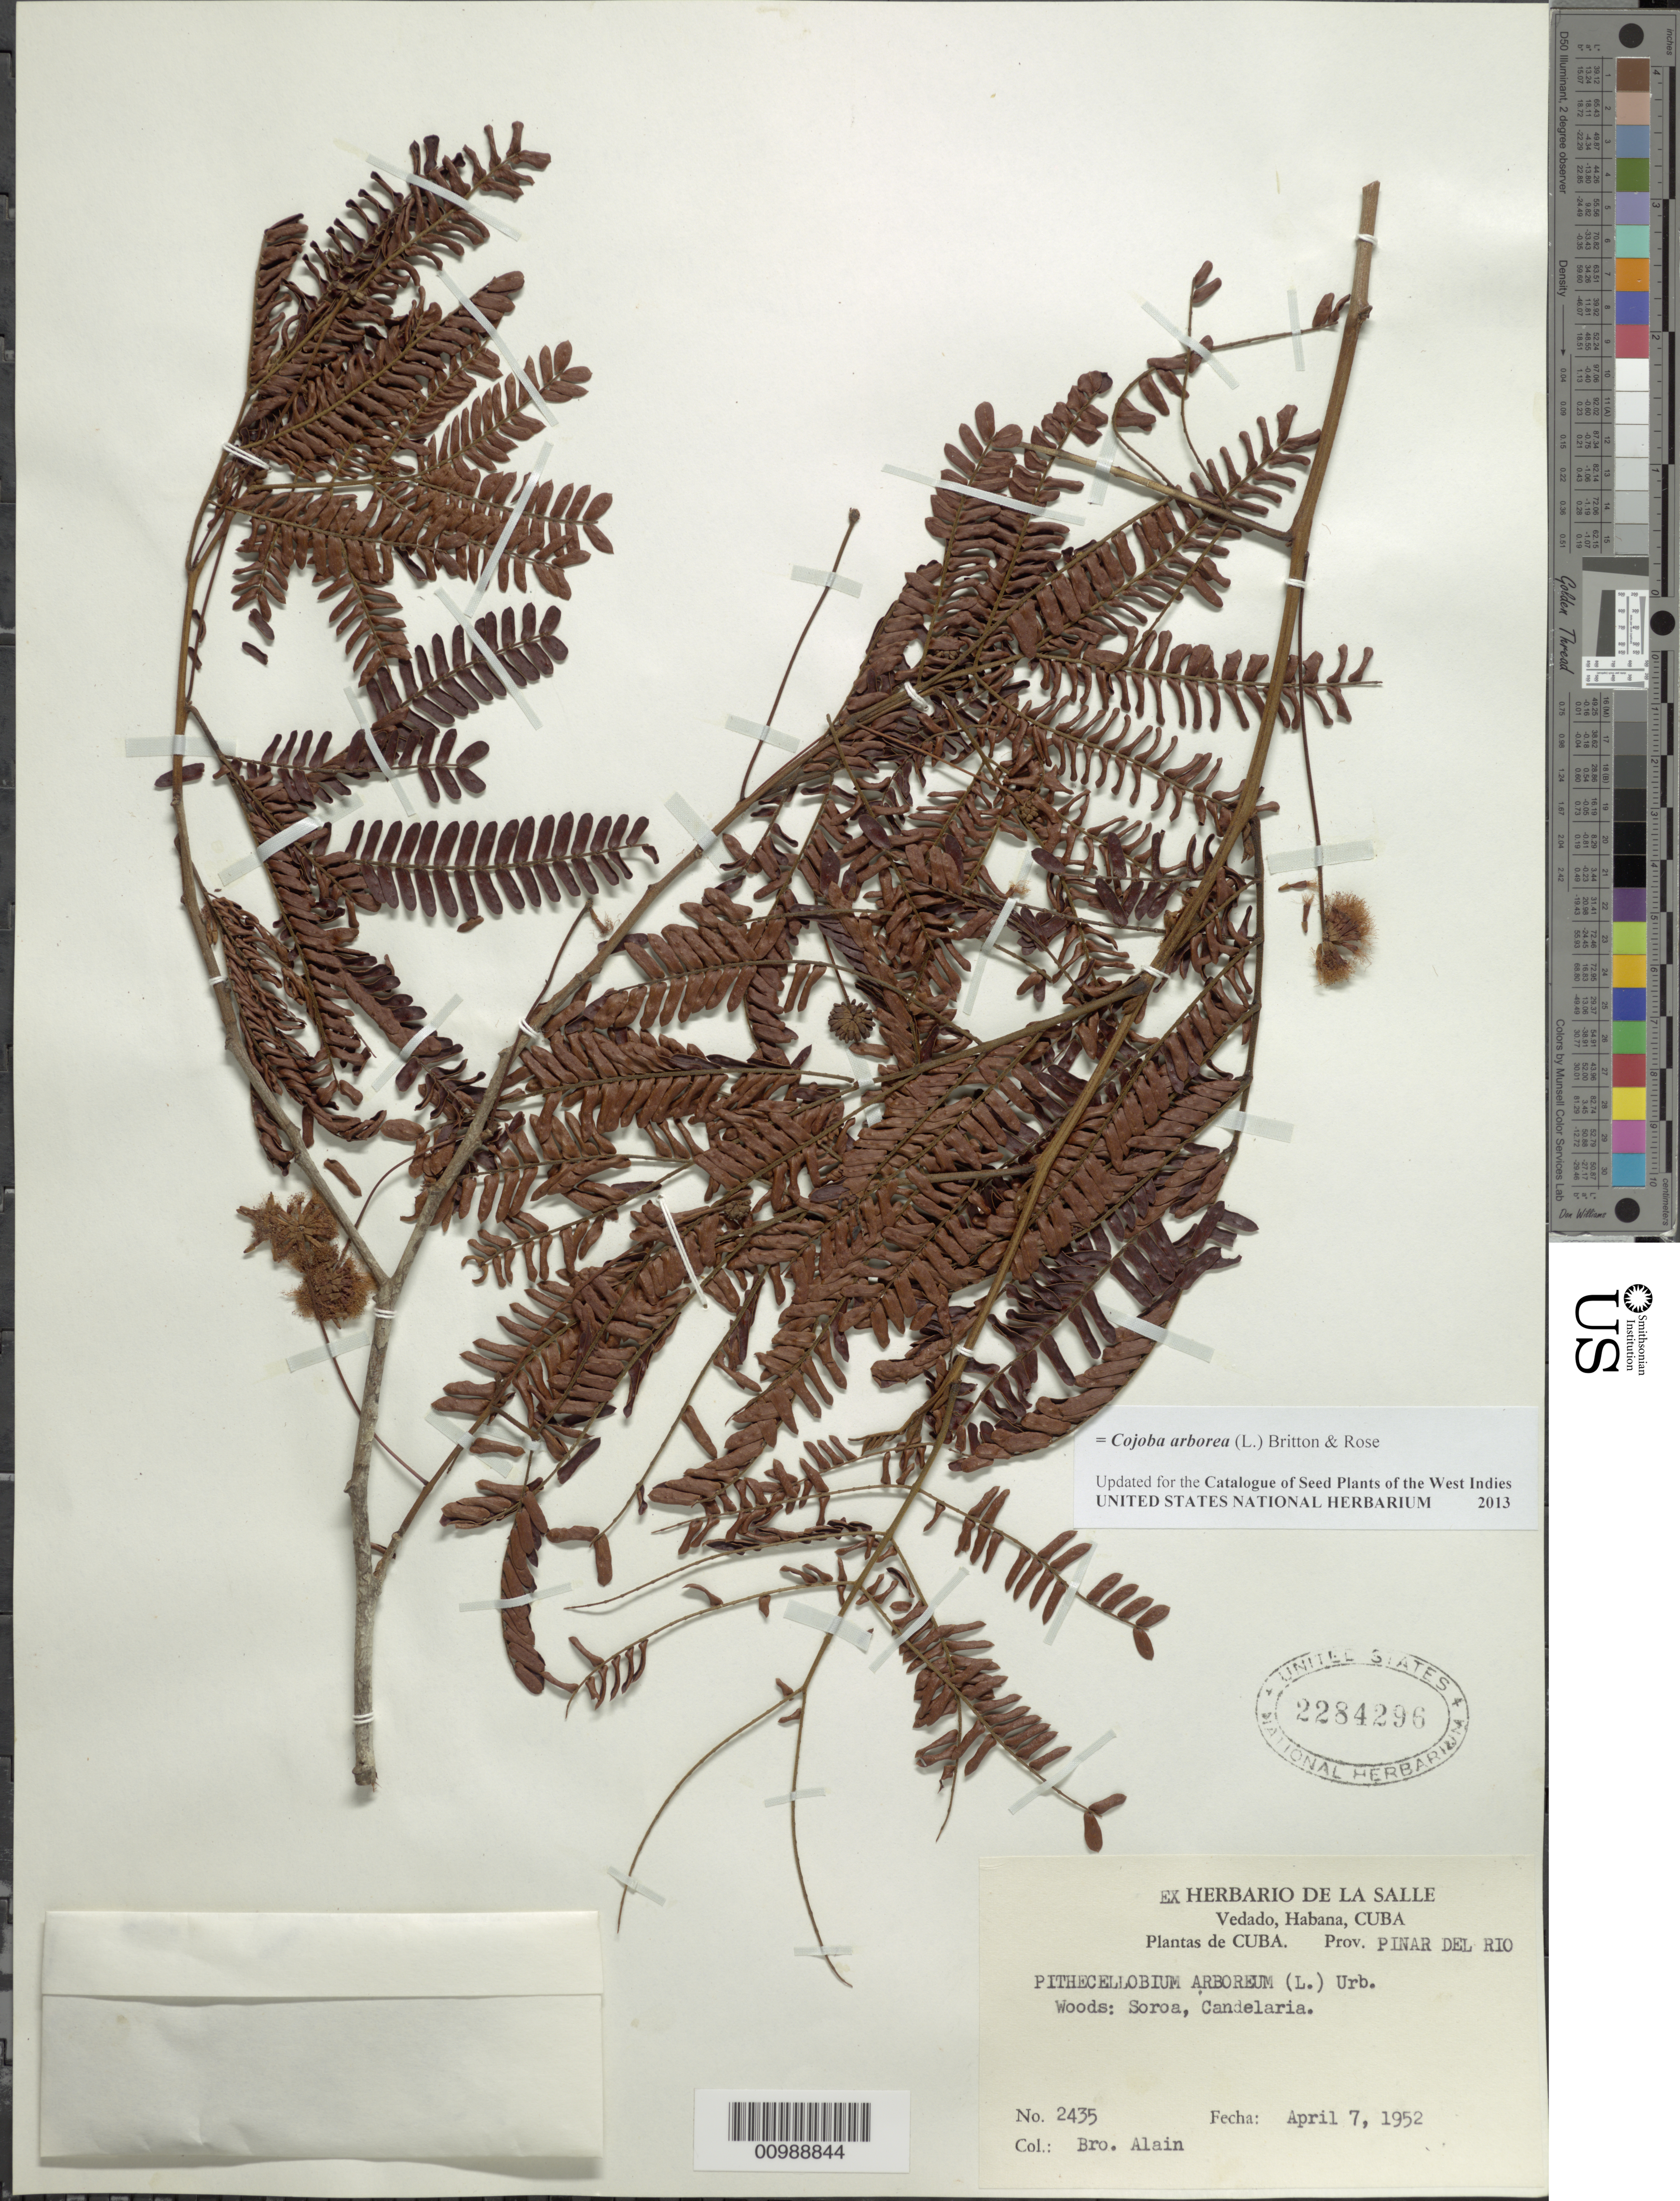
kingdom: Plantae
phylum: Tracheophyta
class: Magnoliopsida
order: Fabales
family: Fabaceae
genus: Cojoba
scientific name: Cojoba arborea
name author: (L.) Britton & Rose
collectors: A. H. Liogier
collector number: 2435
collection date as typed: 07 Apr 1952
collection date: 1952-04-07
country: Cuba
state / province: Pinar del Rio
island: Cuba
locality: Soroa; Candelaria Woods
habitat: Woods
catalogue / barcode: US 2284296